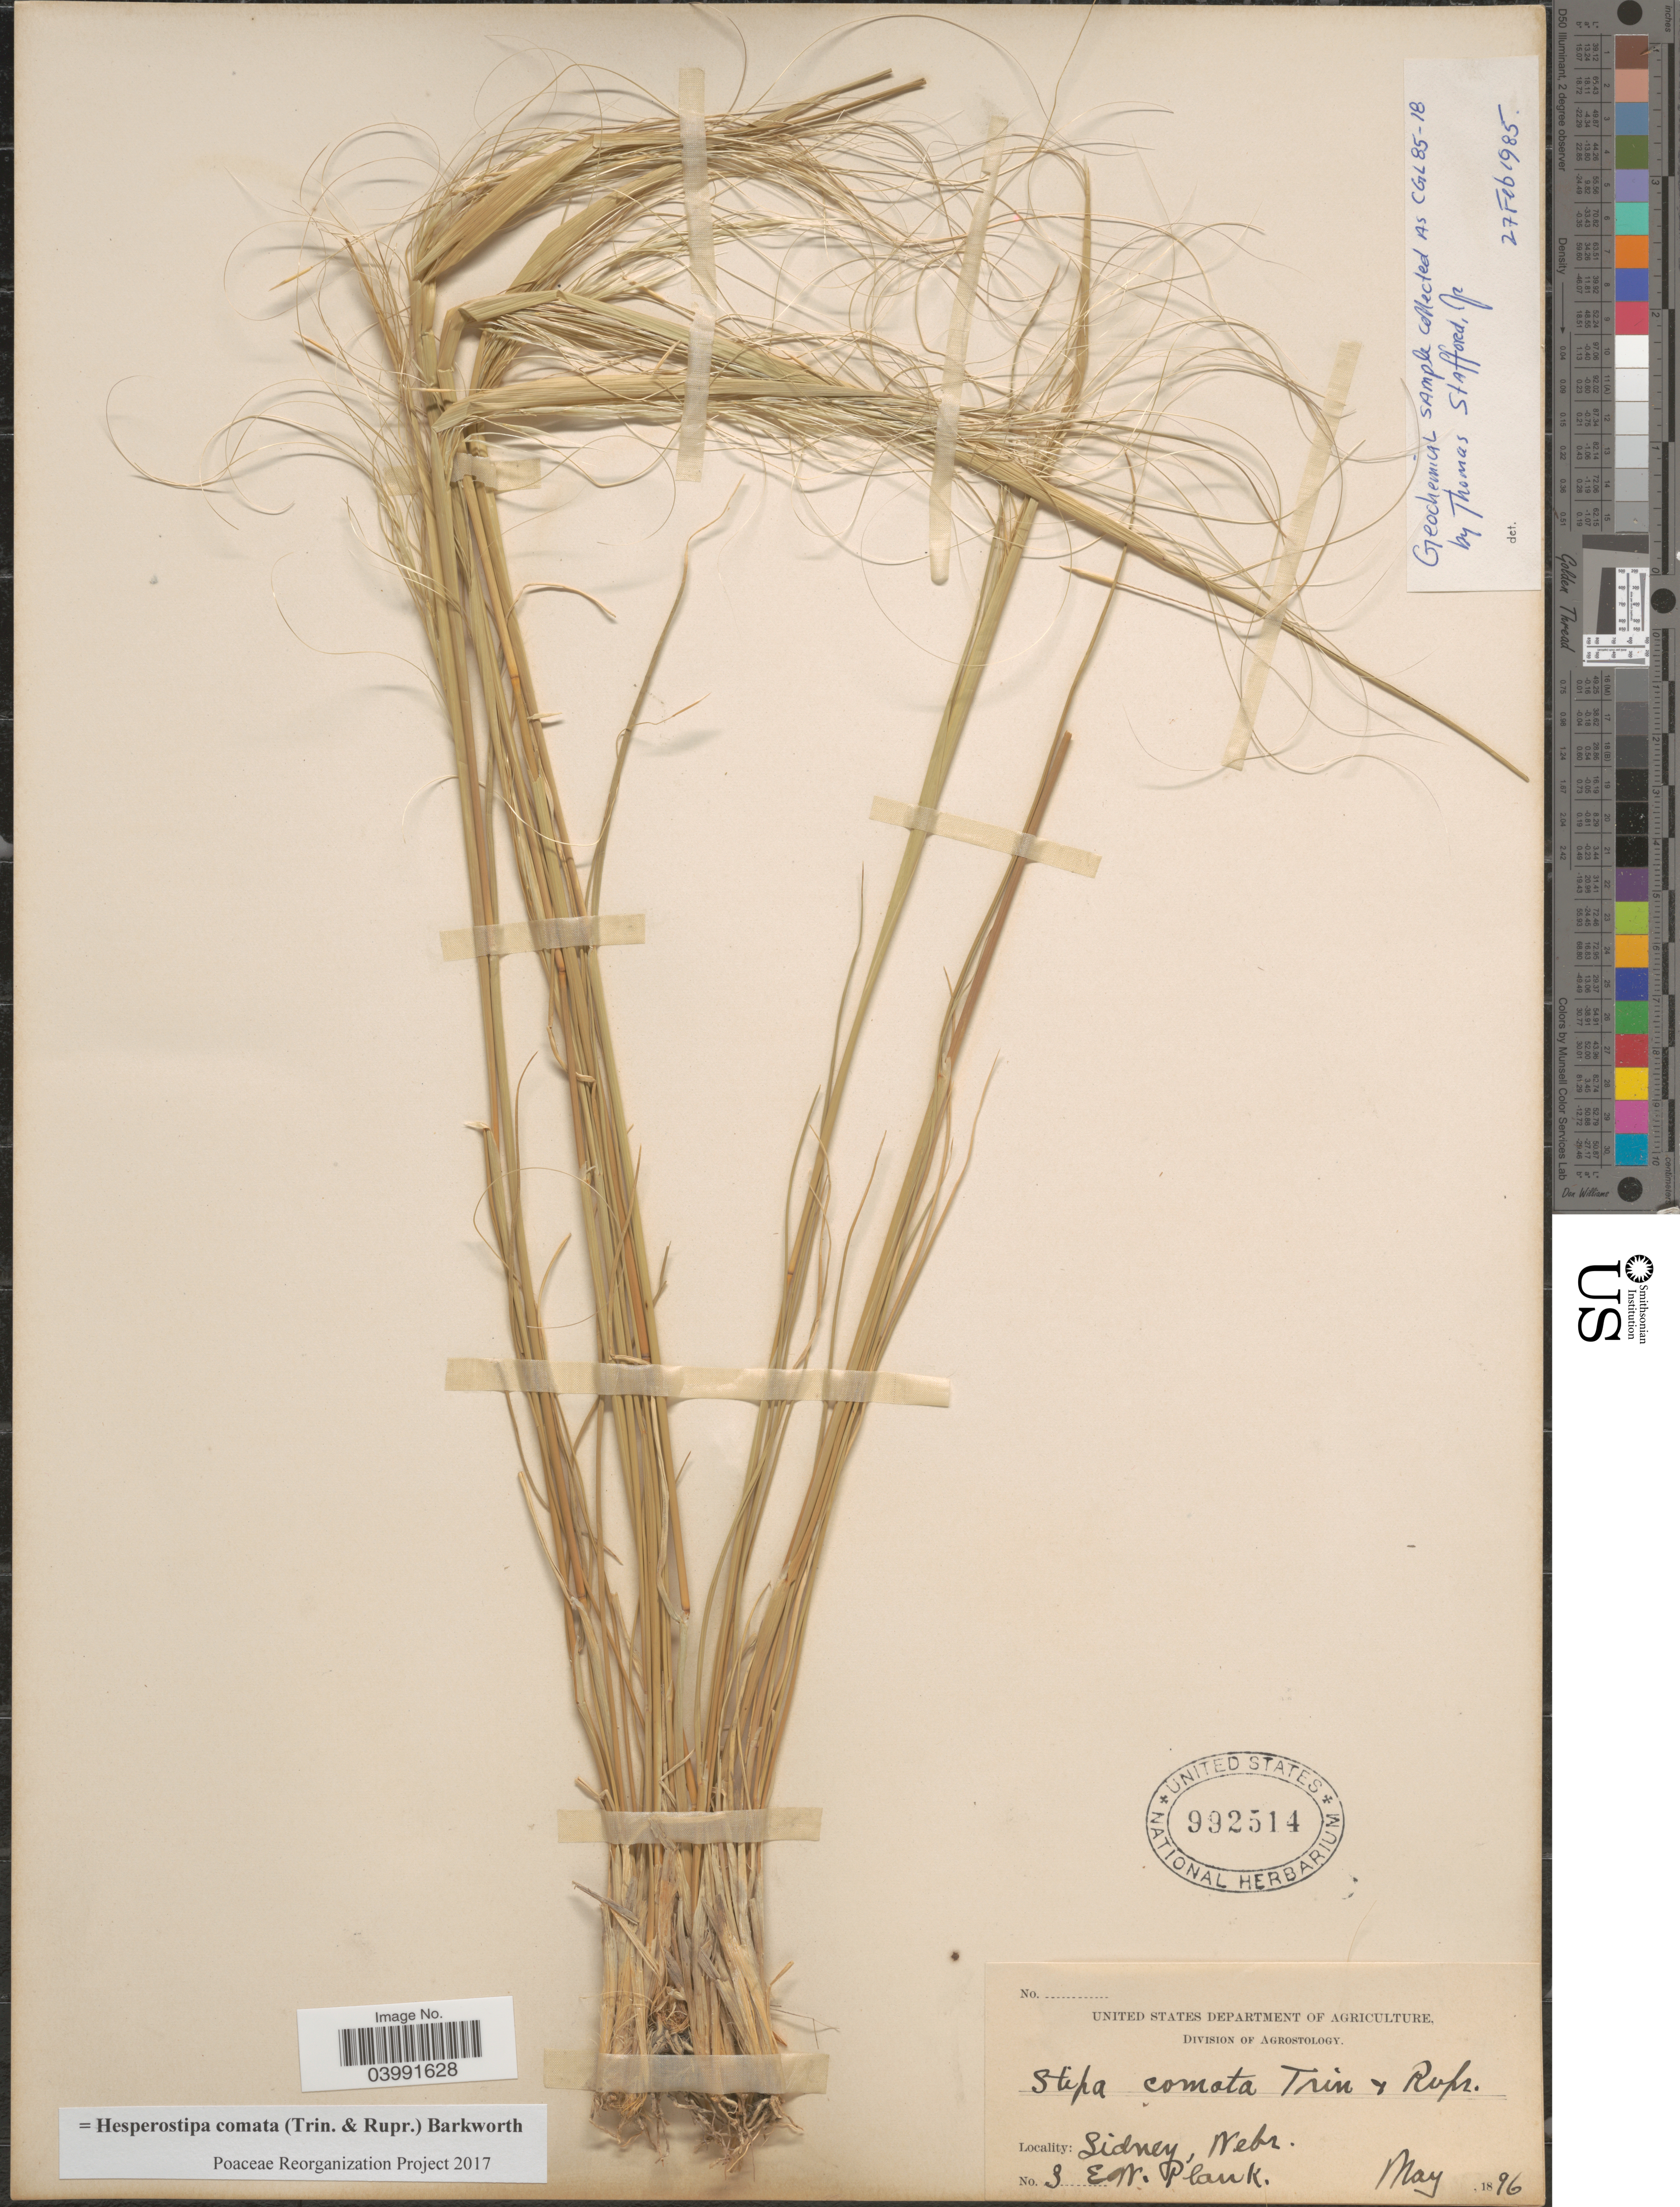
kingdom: Plantae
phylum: Tracheophyta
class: Liliopsida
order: Poales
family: Poaceae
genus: Hesperostipa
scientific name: Hesperostipa comata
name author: (Trin. & Rupr.) Barkworth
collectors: E. Plank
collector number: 3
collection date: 1896-05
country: United States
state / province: Nebraska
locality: Sidney.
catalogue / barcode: US 992514